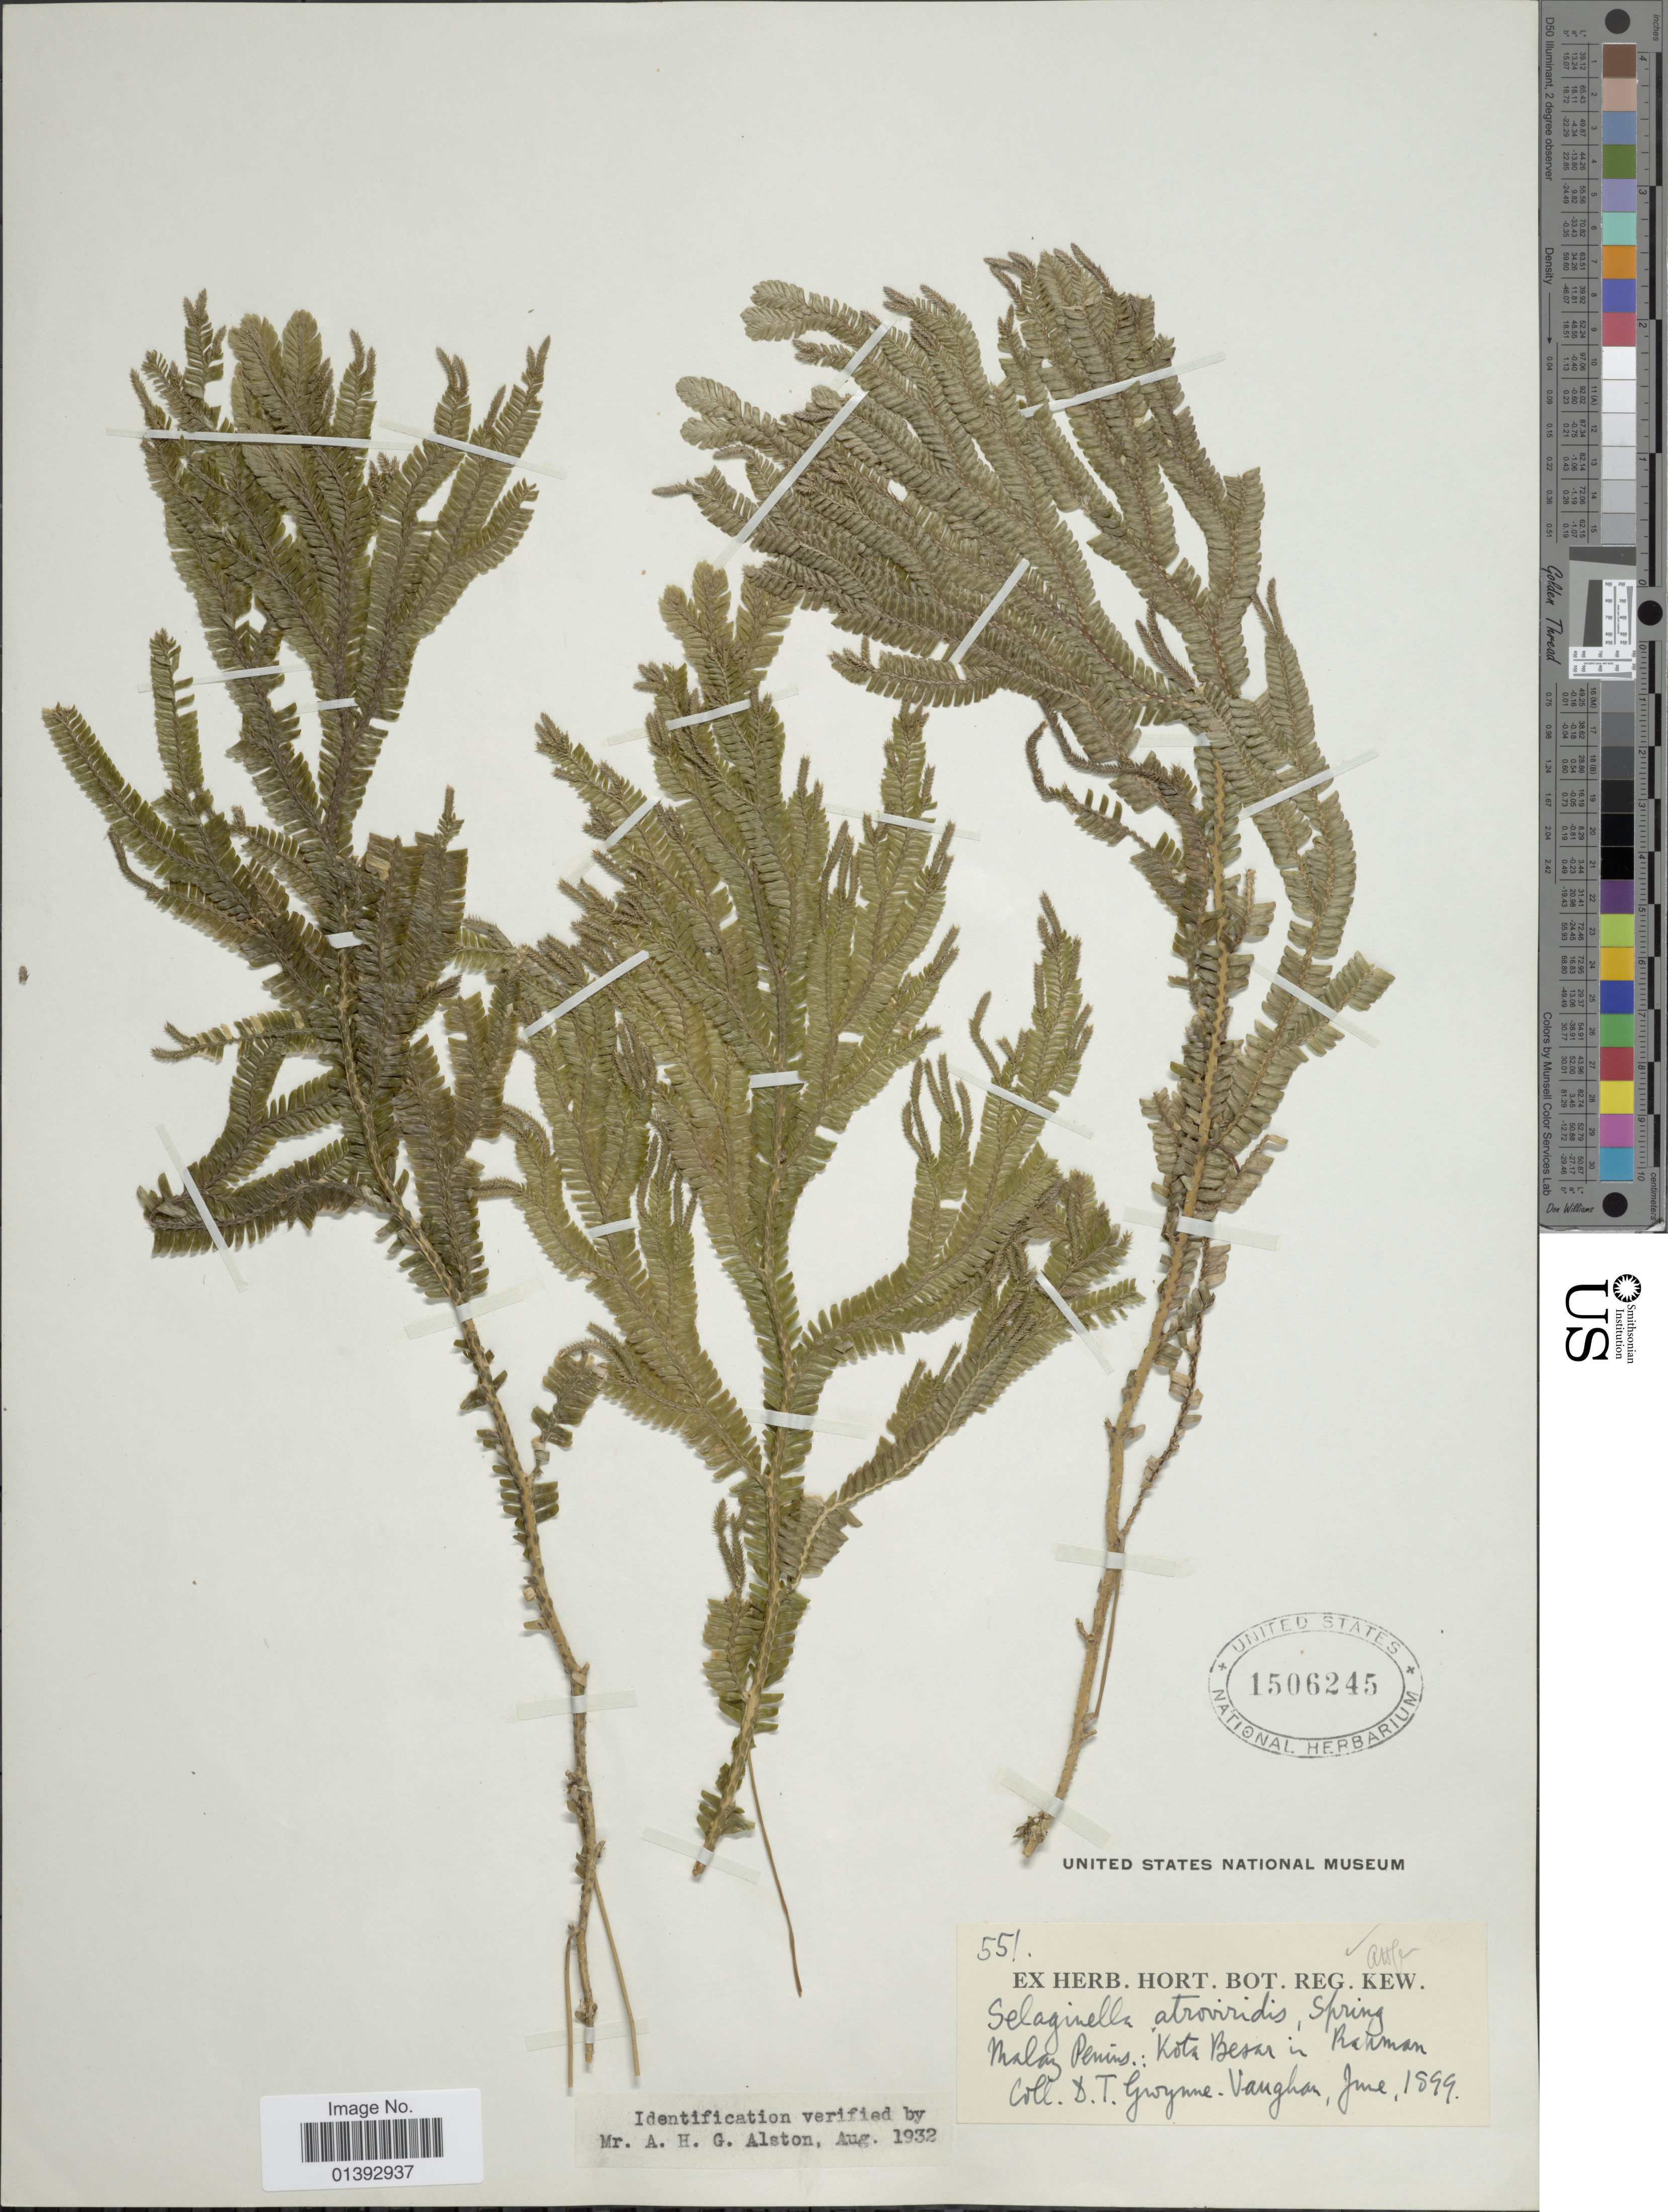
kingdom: Plantae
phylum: Tracheophyta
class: Lycopodiopsida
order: Selaginellales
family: Selaginellaceae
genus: Selaginella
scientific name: Selaginella intermedia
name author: (Blume) Spring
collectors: D. Gwynne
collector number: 551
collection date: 1899-06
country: Malaysia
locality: Malay Penins.: Kota Besar in Rehman [interpreted]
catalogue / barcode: US 1506245